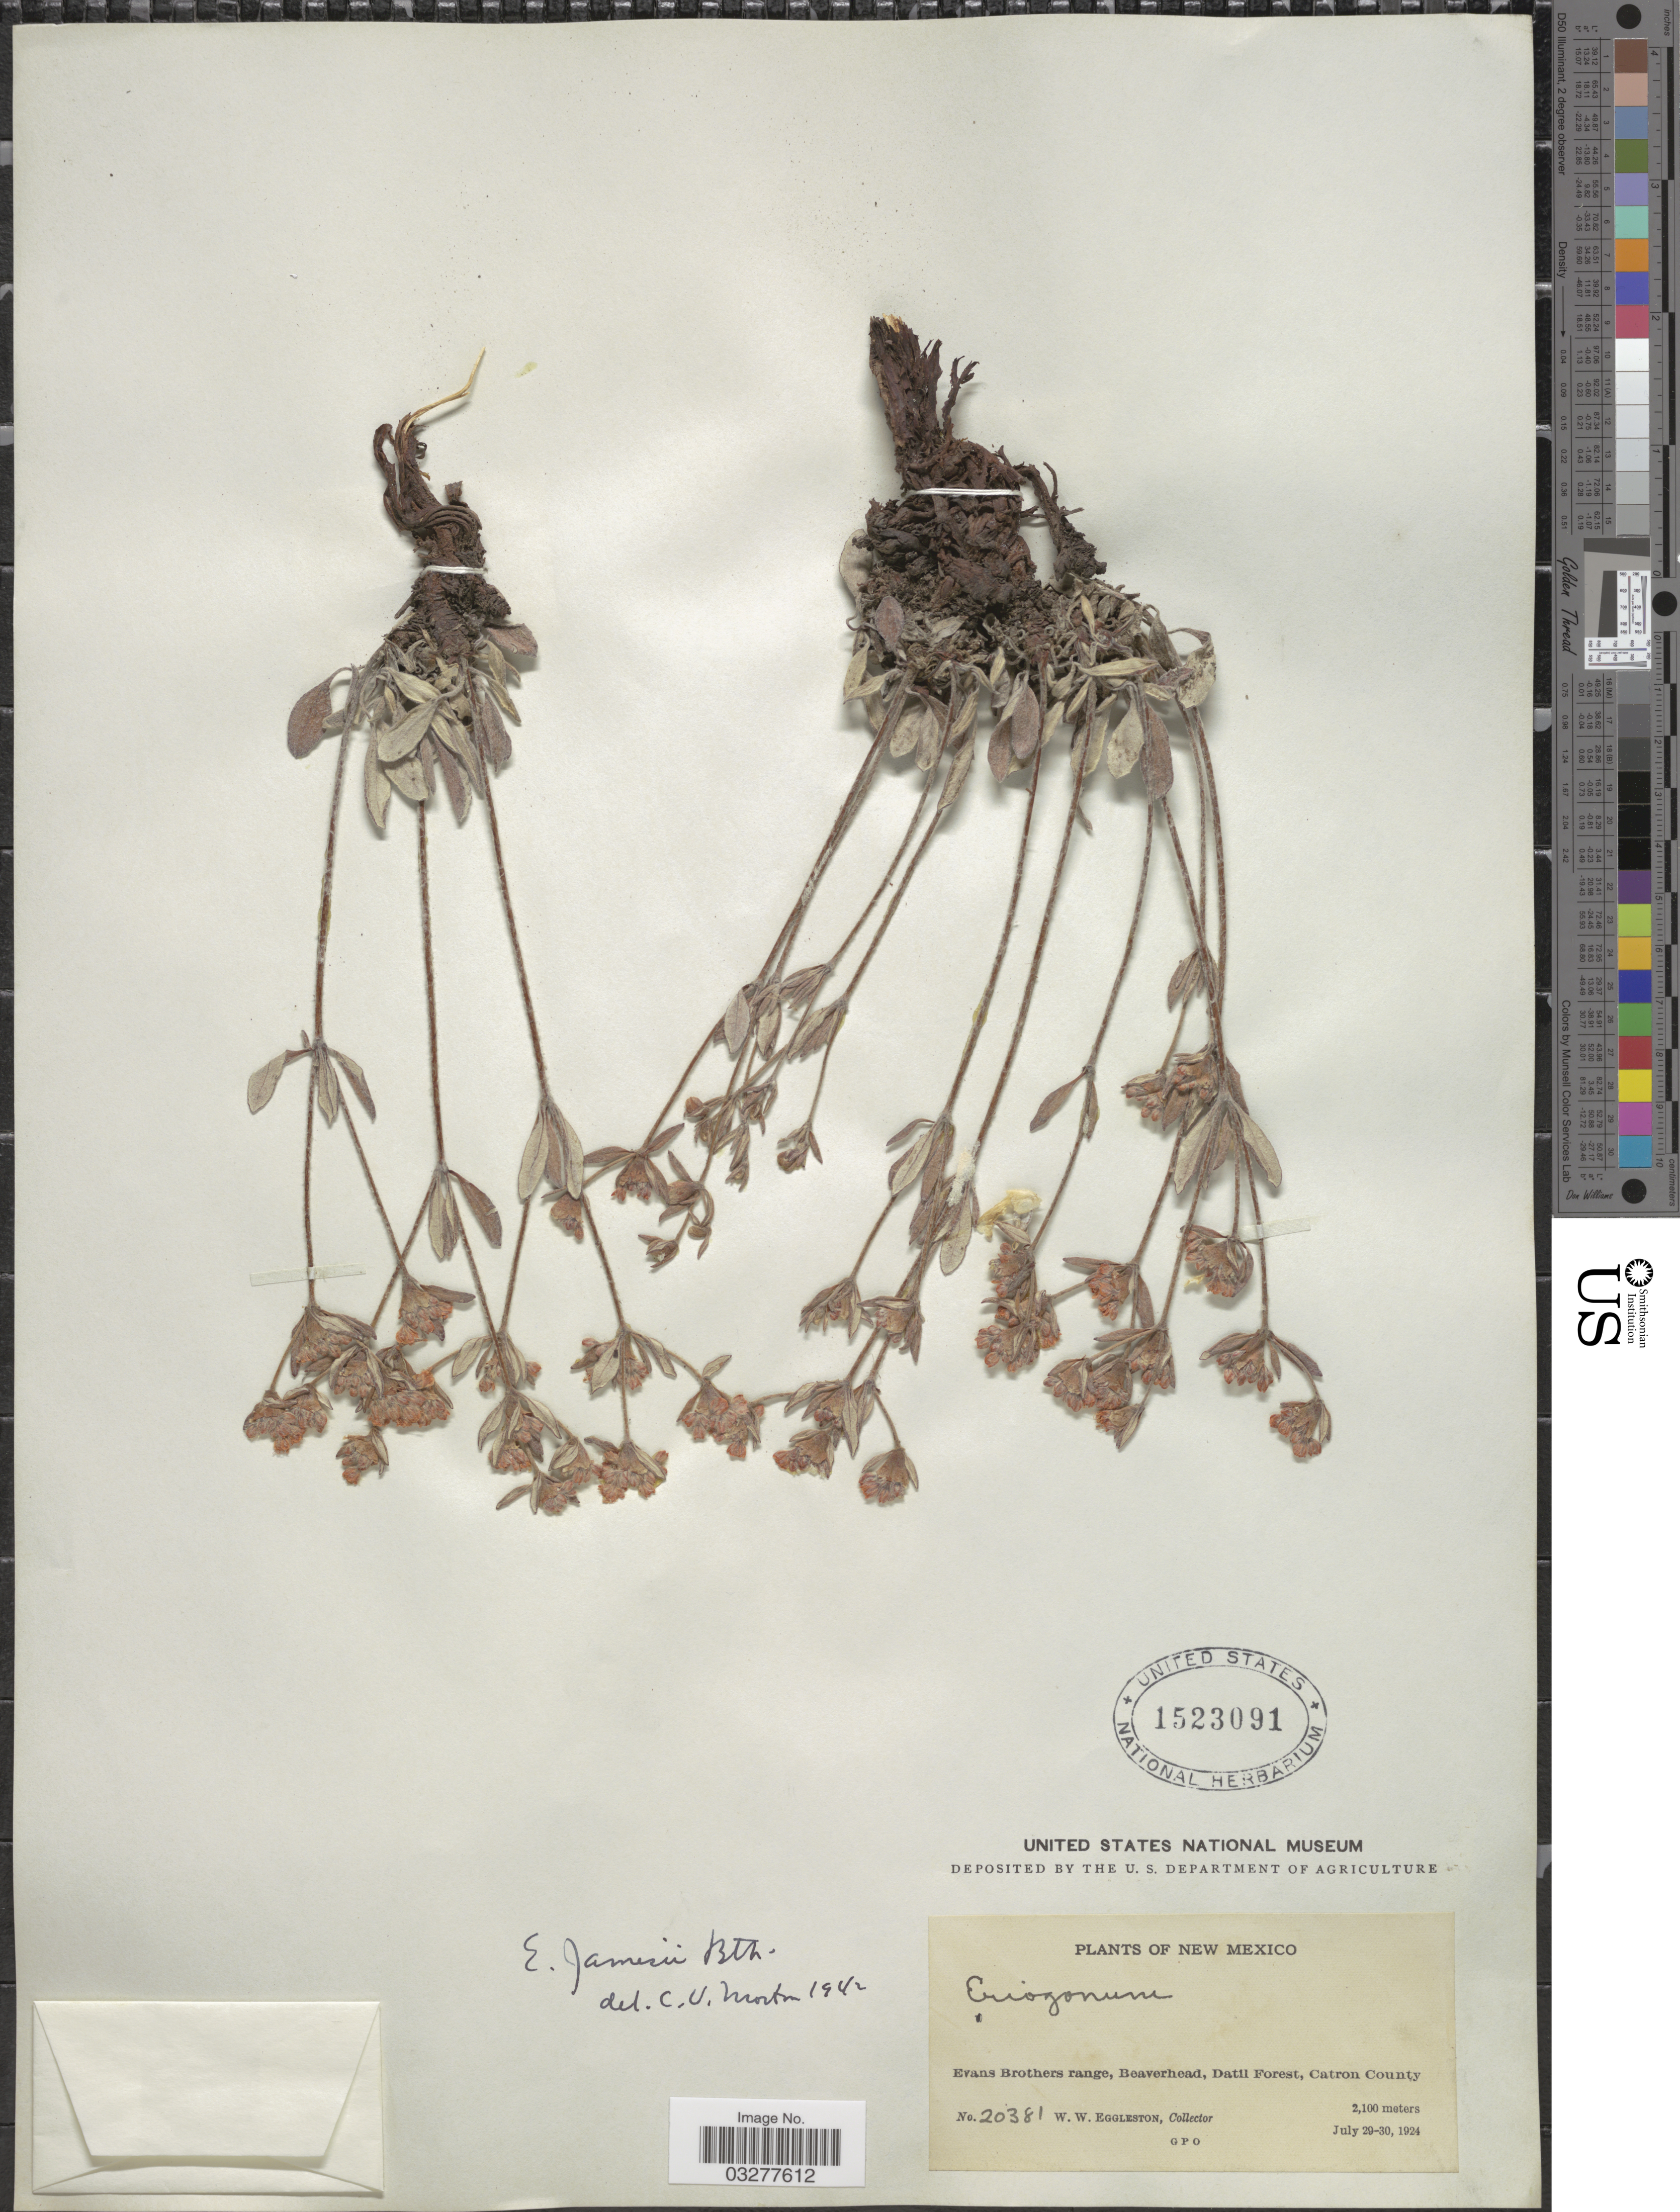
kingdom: Plantae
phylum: Tracheophyta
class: Magnoliopsida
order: Caryophyllales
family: Polygonaceae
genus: Eriogonum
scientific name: Eriogonum jamesii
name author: Benth.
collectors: W. W. Eggleston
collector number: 20381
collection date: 1924-07-29/1924-07-30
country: United States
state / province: New Mexico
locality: Evans Brothers range, Beaverhead, Datil Forest, Catron County.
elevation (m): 2100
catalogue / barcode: US 1523091